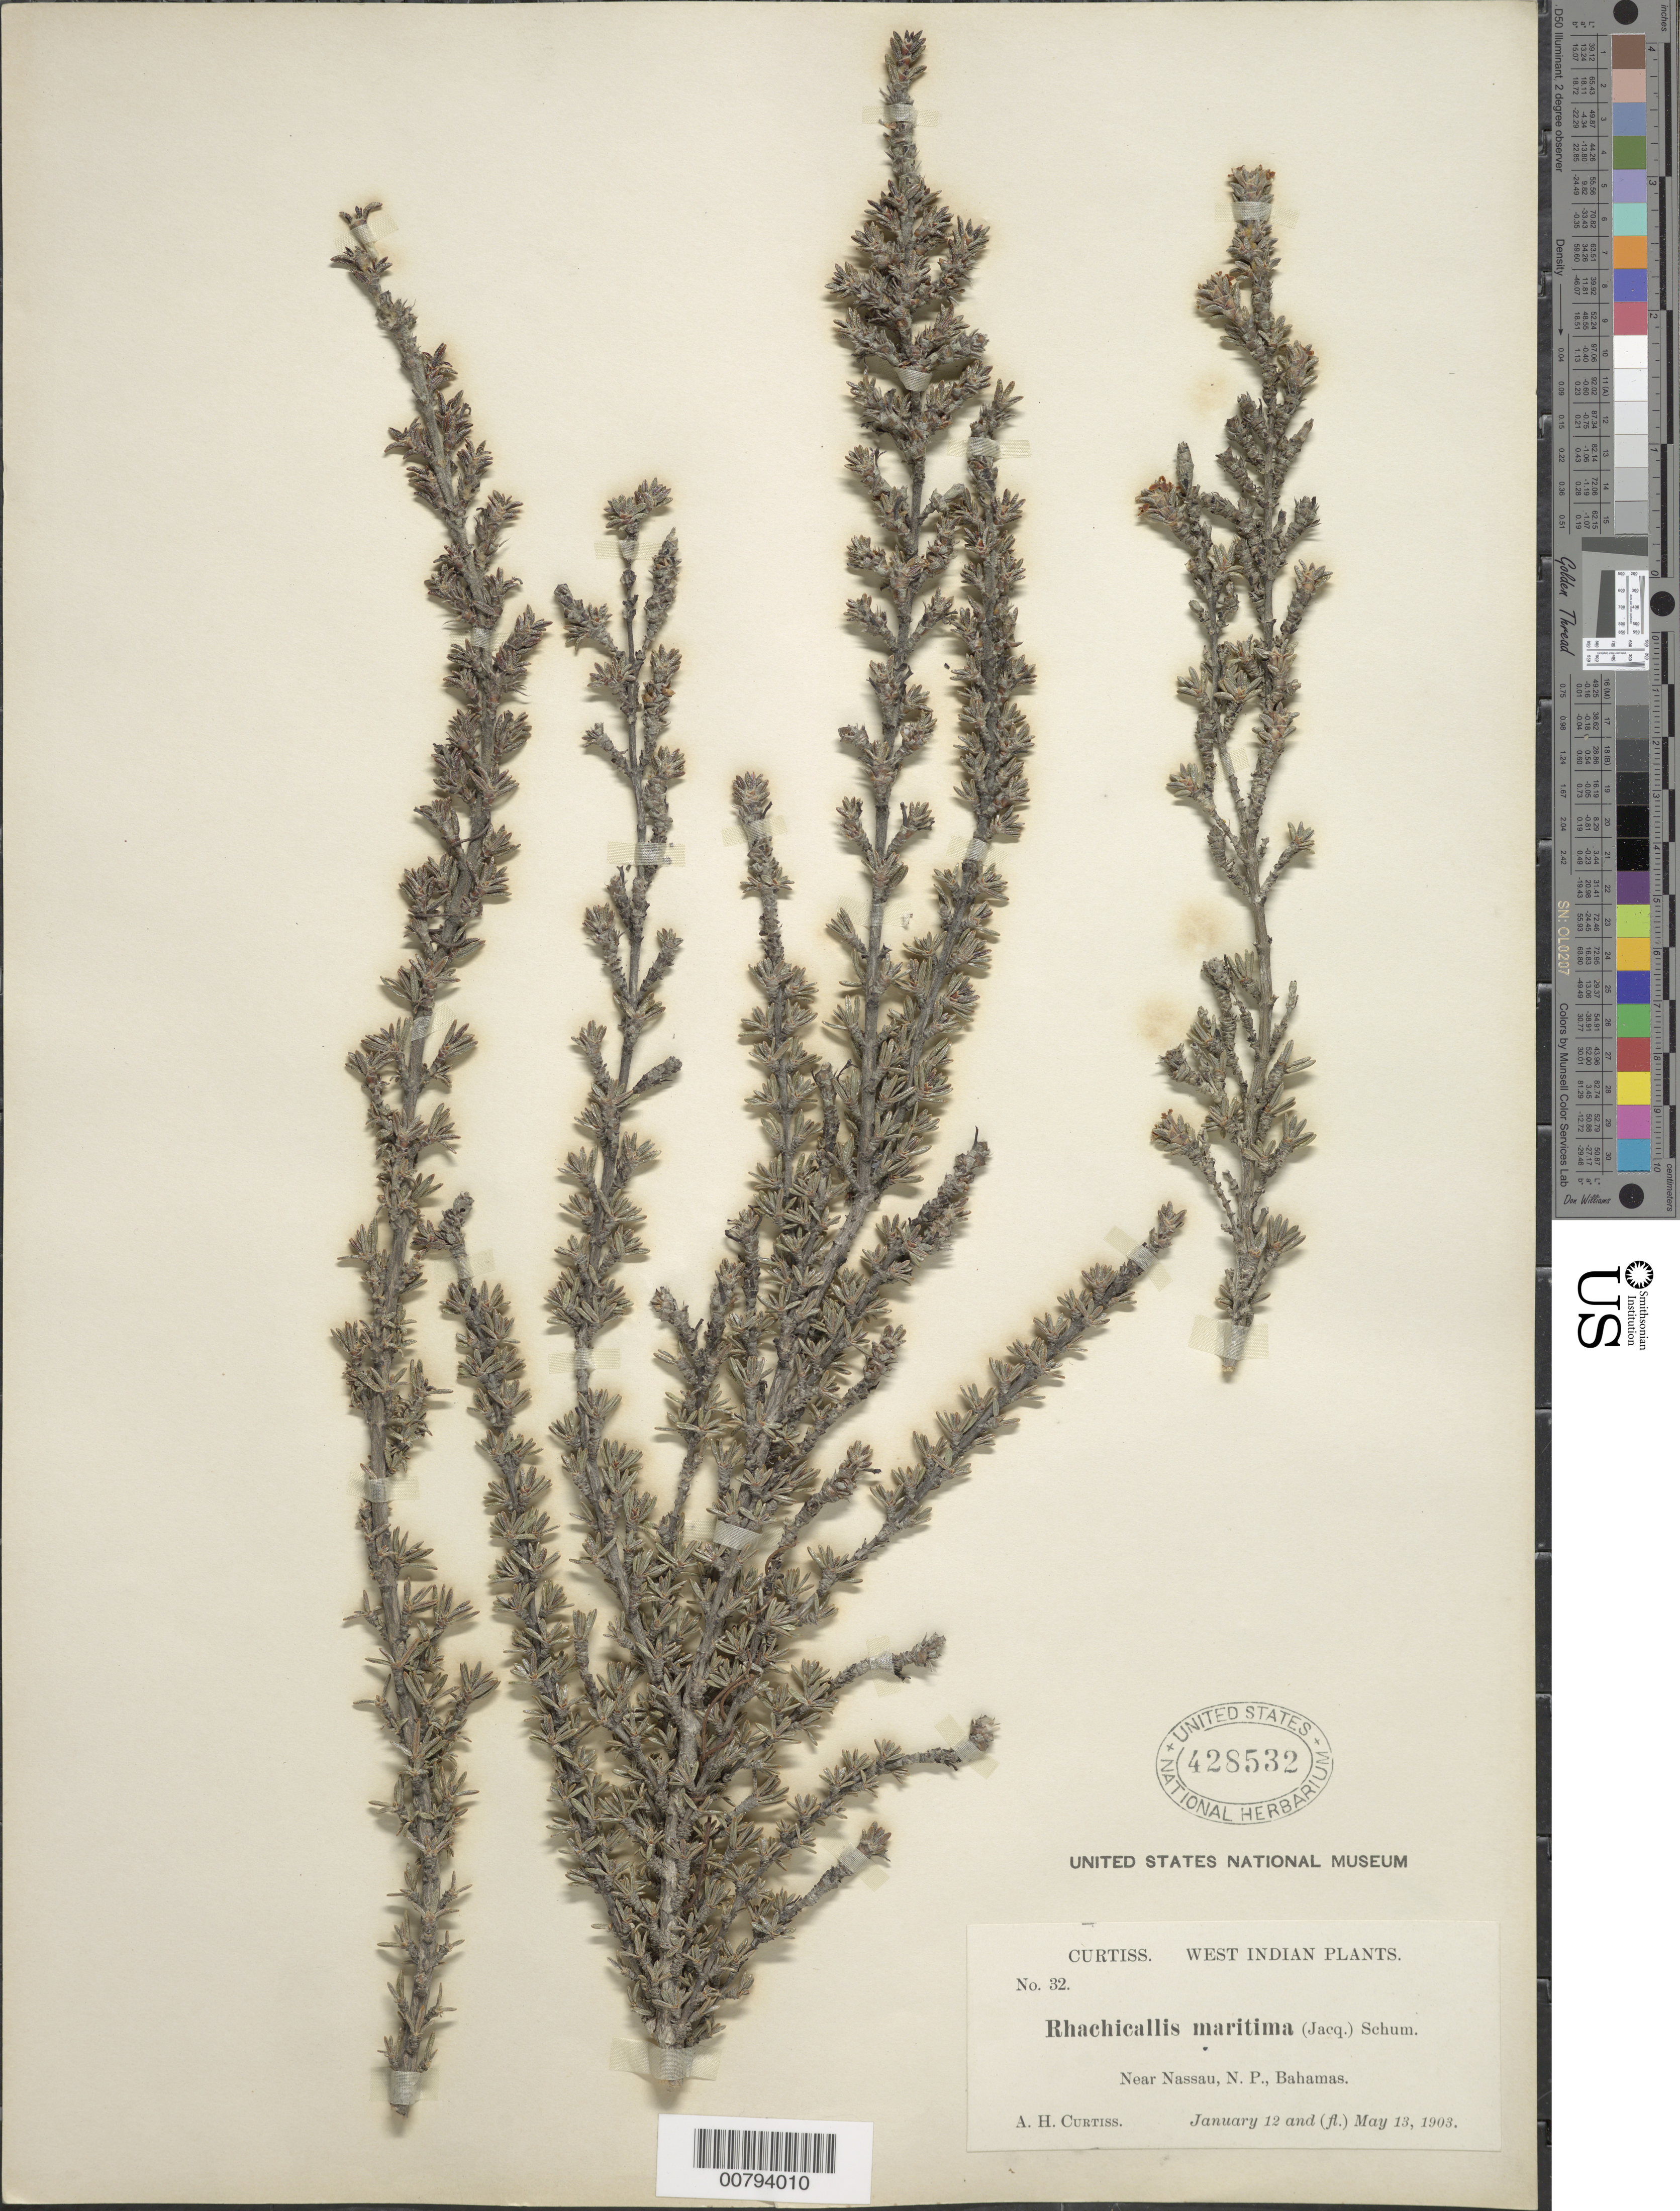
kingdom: Plantae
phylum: Tracheophyta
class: Magnoliopsida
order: Gentianales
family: Rubiaceae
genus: Rachicallis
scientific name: Rachicallis americana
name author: (Jacq.) Hitchc.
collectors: A. H. Curtiss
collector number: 32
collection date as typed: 12 Jan 1903 and 13 May 1903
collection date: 1903-01-12,1903-05-13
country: Bahamas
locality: Near Nassau, N.P.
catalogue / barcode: US 428532